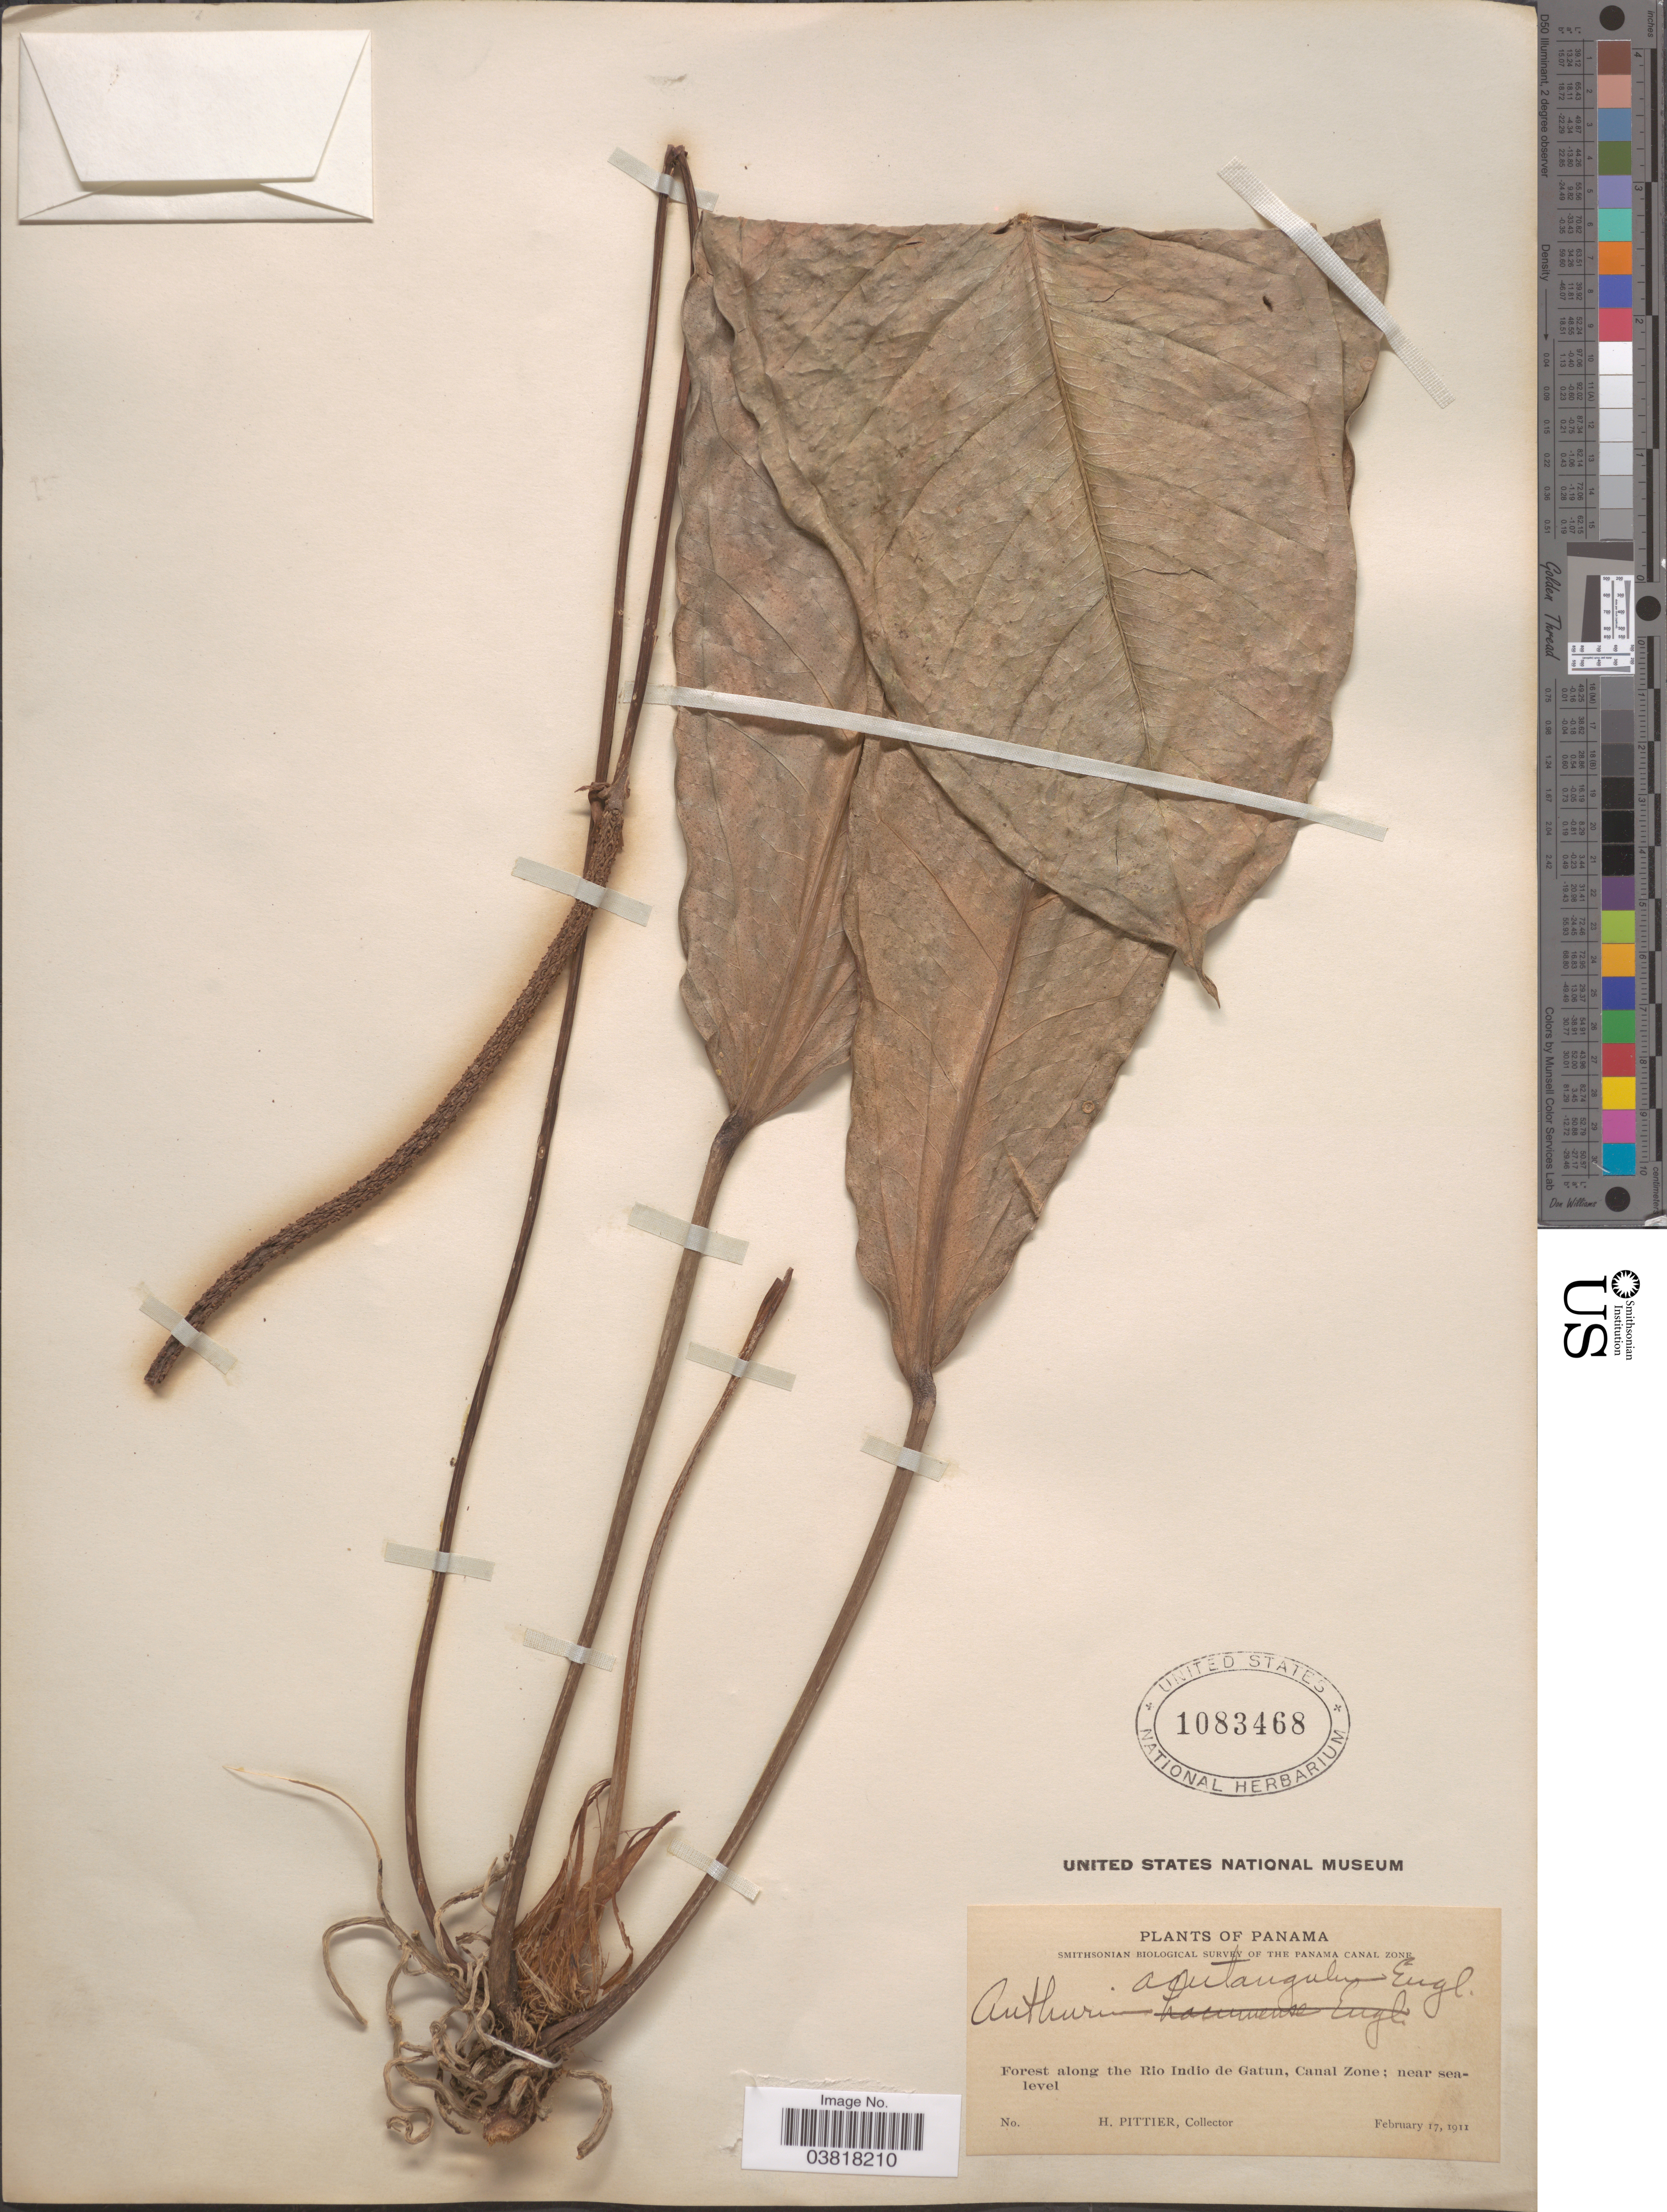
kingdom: Plantae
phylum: Tracheophyta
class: Liliopsida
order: Alismatales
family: Araceae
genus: Anthurium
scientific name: Anthurium acutangulum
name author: Engl.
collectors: H. F. Pittier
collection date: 1911-02-17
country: Panama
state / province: Colón / Panamá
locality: The Panam Canal Zone. Forest along the Rio Indio de Gatun, Canal Zone.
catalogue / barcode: US 1083468